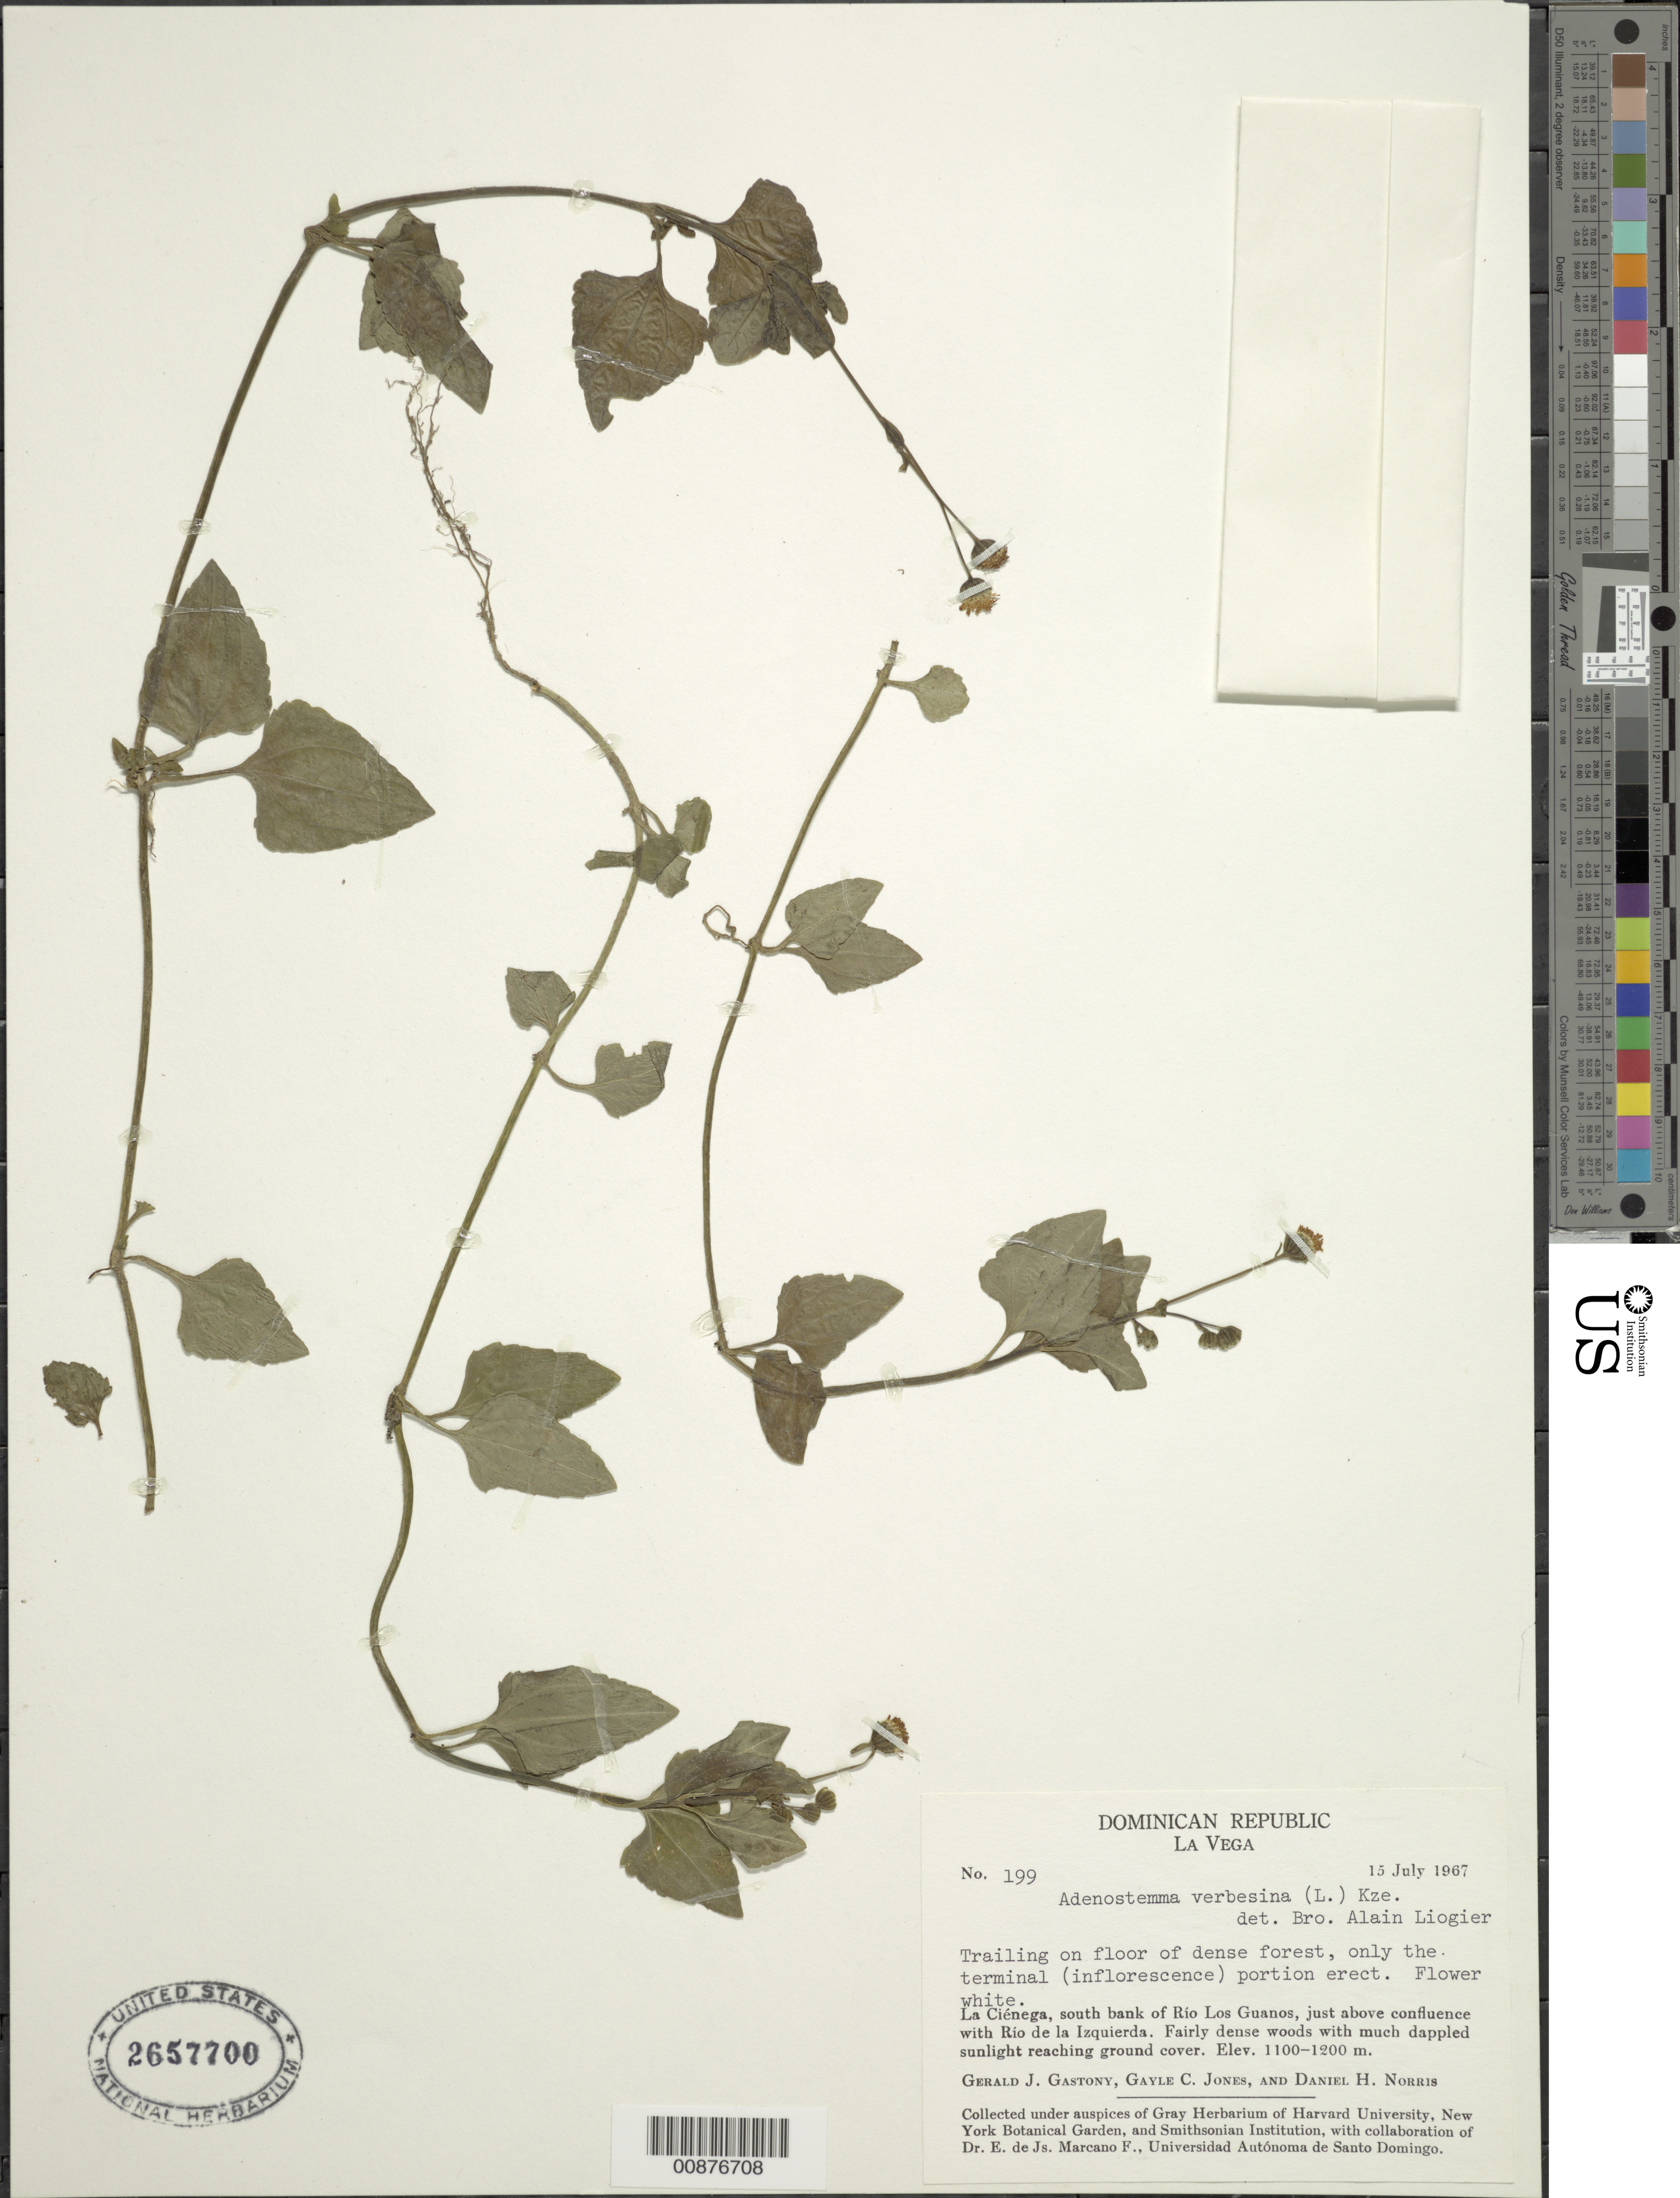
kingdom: Plantae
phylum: Tracheophyta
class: Magnoliopsida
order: Asterales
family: Asteraceae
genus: Adenostemma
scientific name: Adenostemma verbesina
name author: (L.) Sch. Bip.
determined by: Liogier, Alain H.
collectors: G. Gastony, G. C. Jones & D. H. Norris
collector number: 199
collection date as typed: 15 Jul 1967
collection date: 1967-07-15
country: Dominican Republic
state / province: La Vega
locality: La Ciénega, south bank of Río Los Guanos, just above confluence with Río de la Izquierda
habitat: Dense forest, with much dappled sunlight reaching the ground cover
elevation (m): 1100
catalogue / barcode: US 2657700